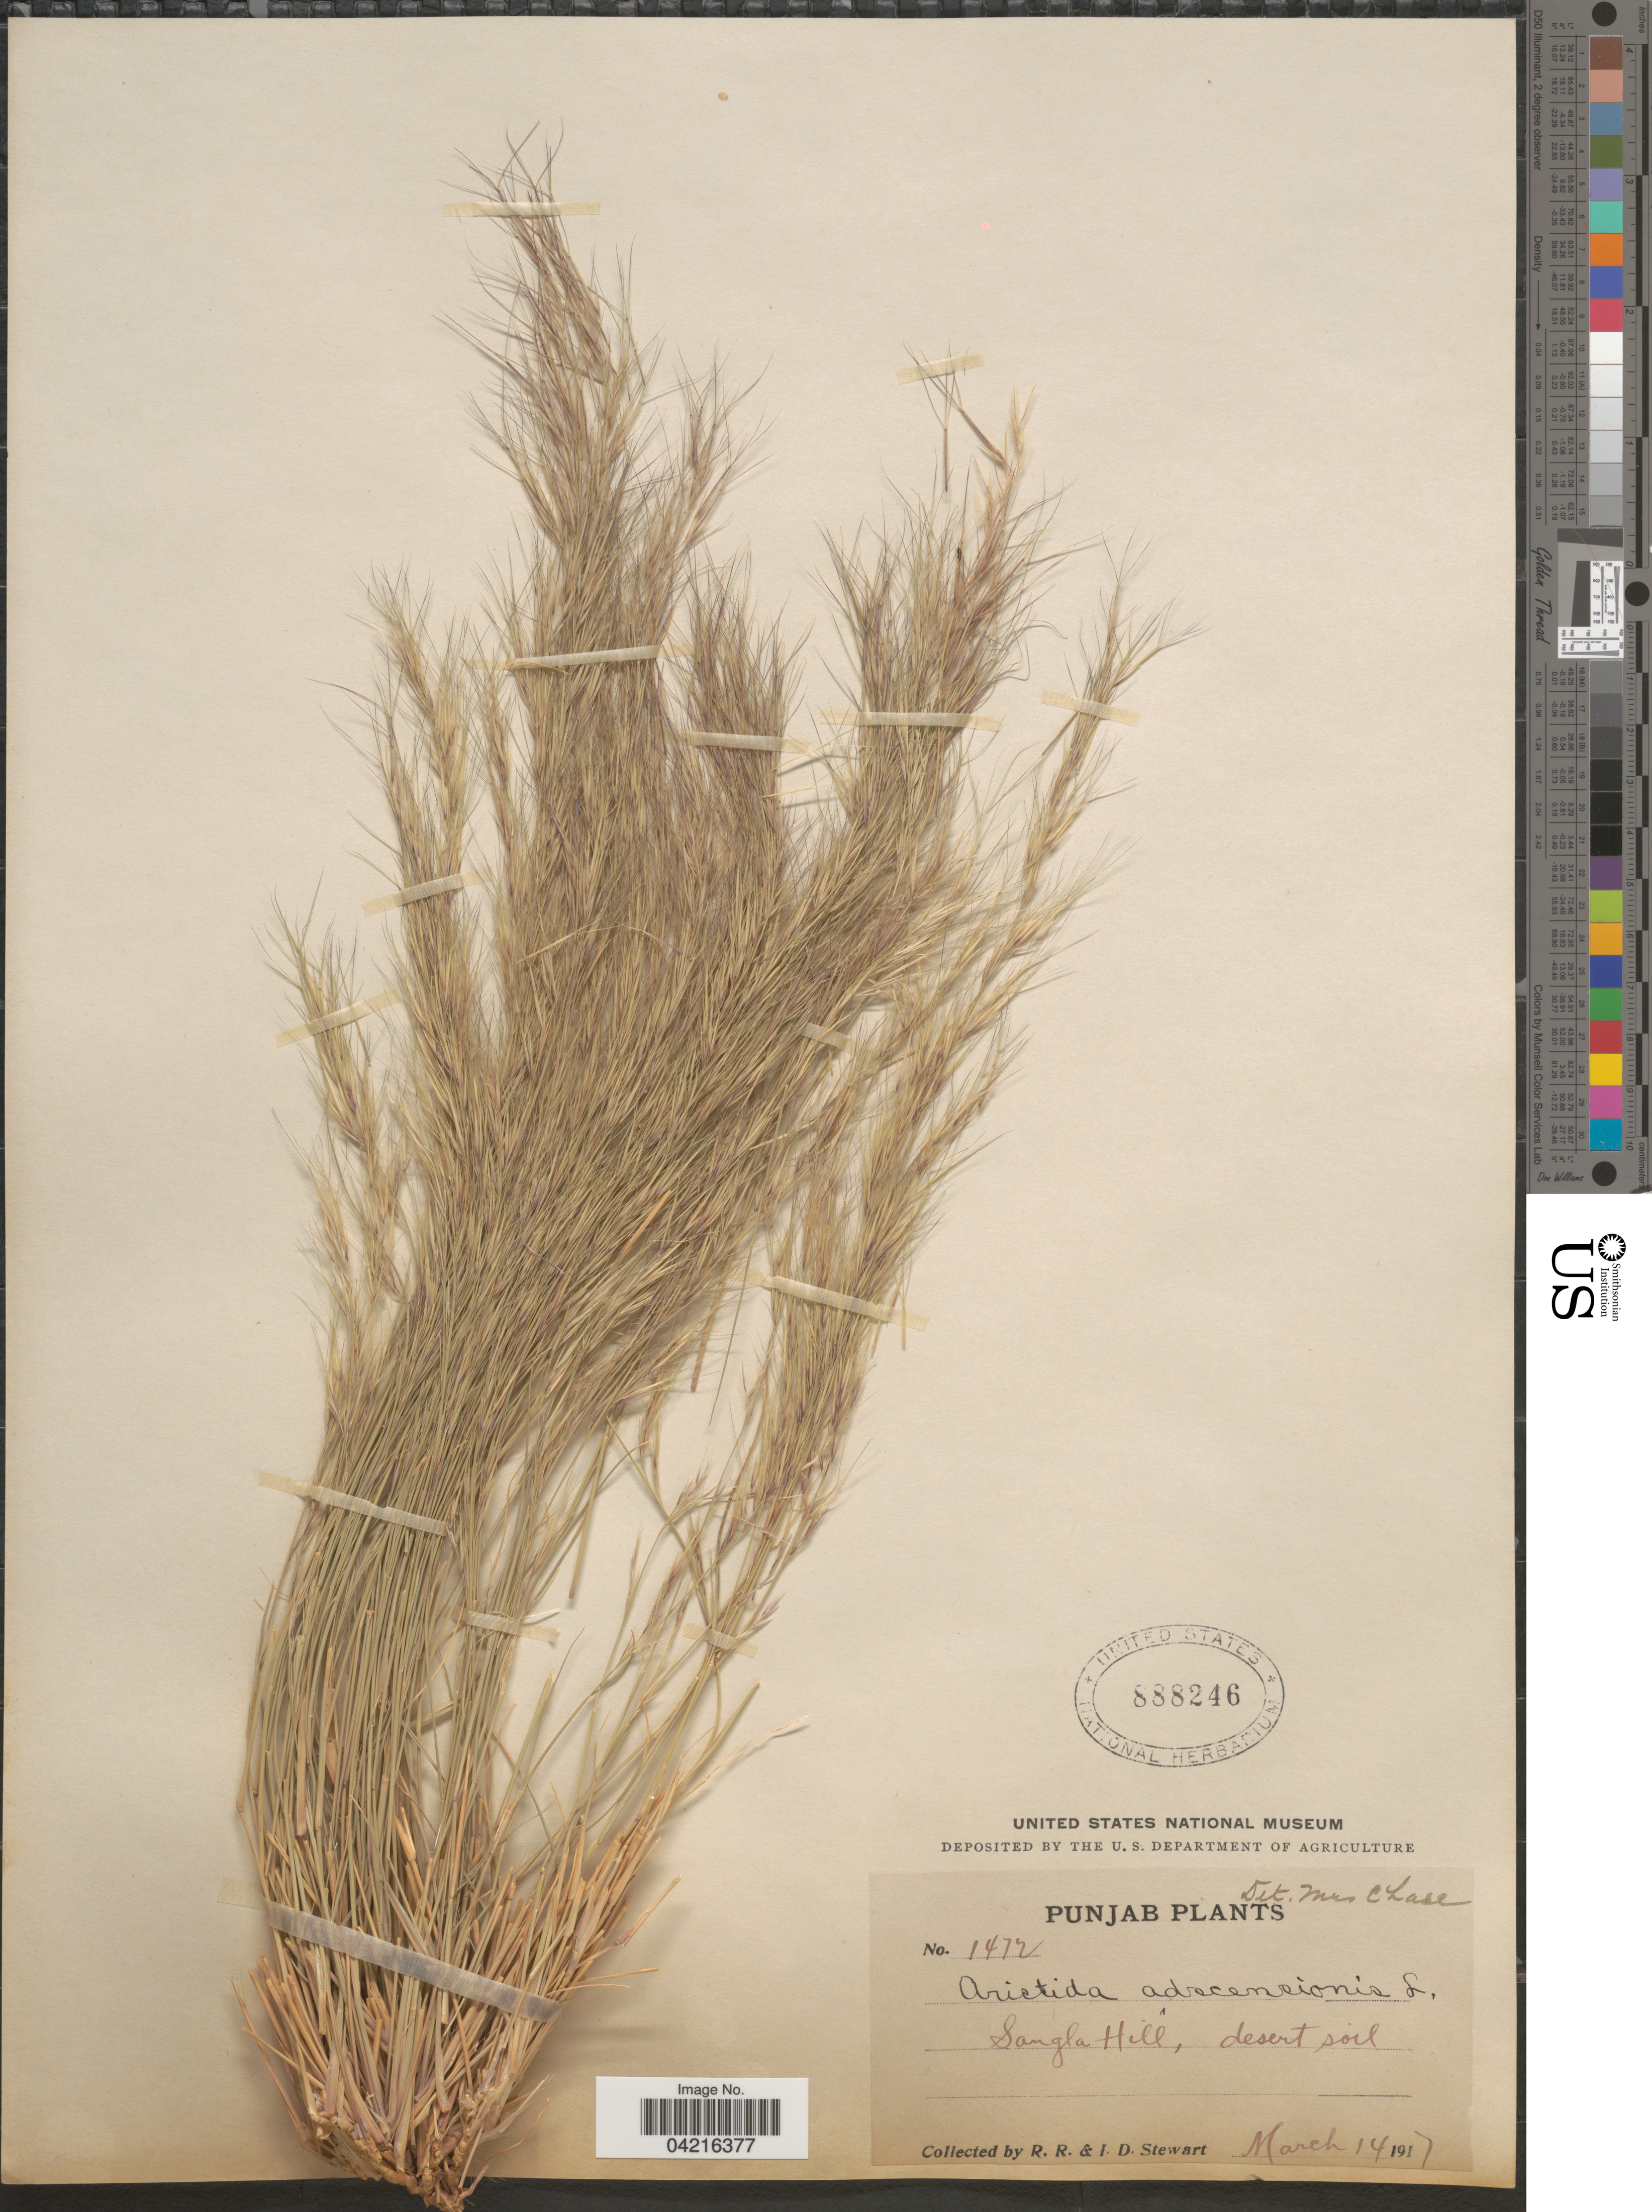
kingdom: Plantae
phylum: Tracheophyta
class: Liliopsida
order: Poales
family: Poaceae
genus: Aristida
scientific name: Aristida adscensionis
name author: L.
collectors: R. Stewart & I. Stewart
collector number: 1472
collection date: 1917-03-14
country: Pakistan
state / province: Punjab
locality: Sangla Hill, desert soil.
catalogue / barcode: US 888246